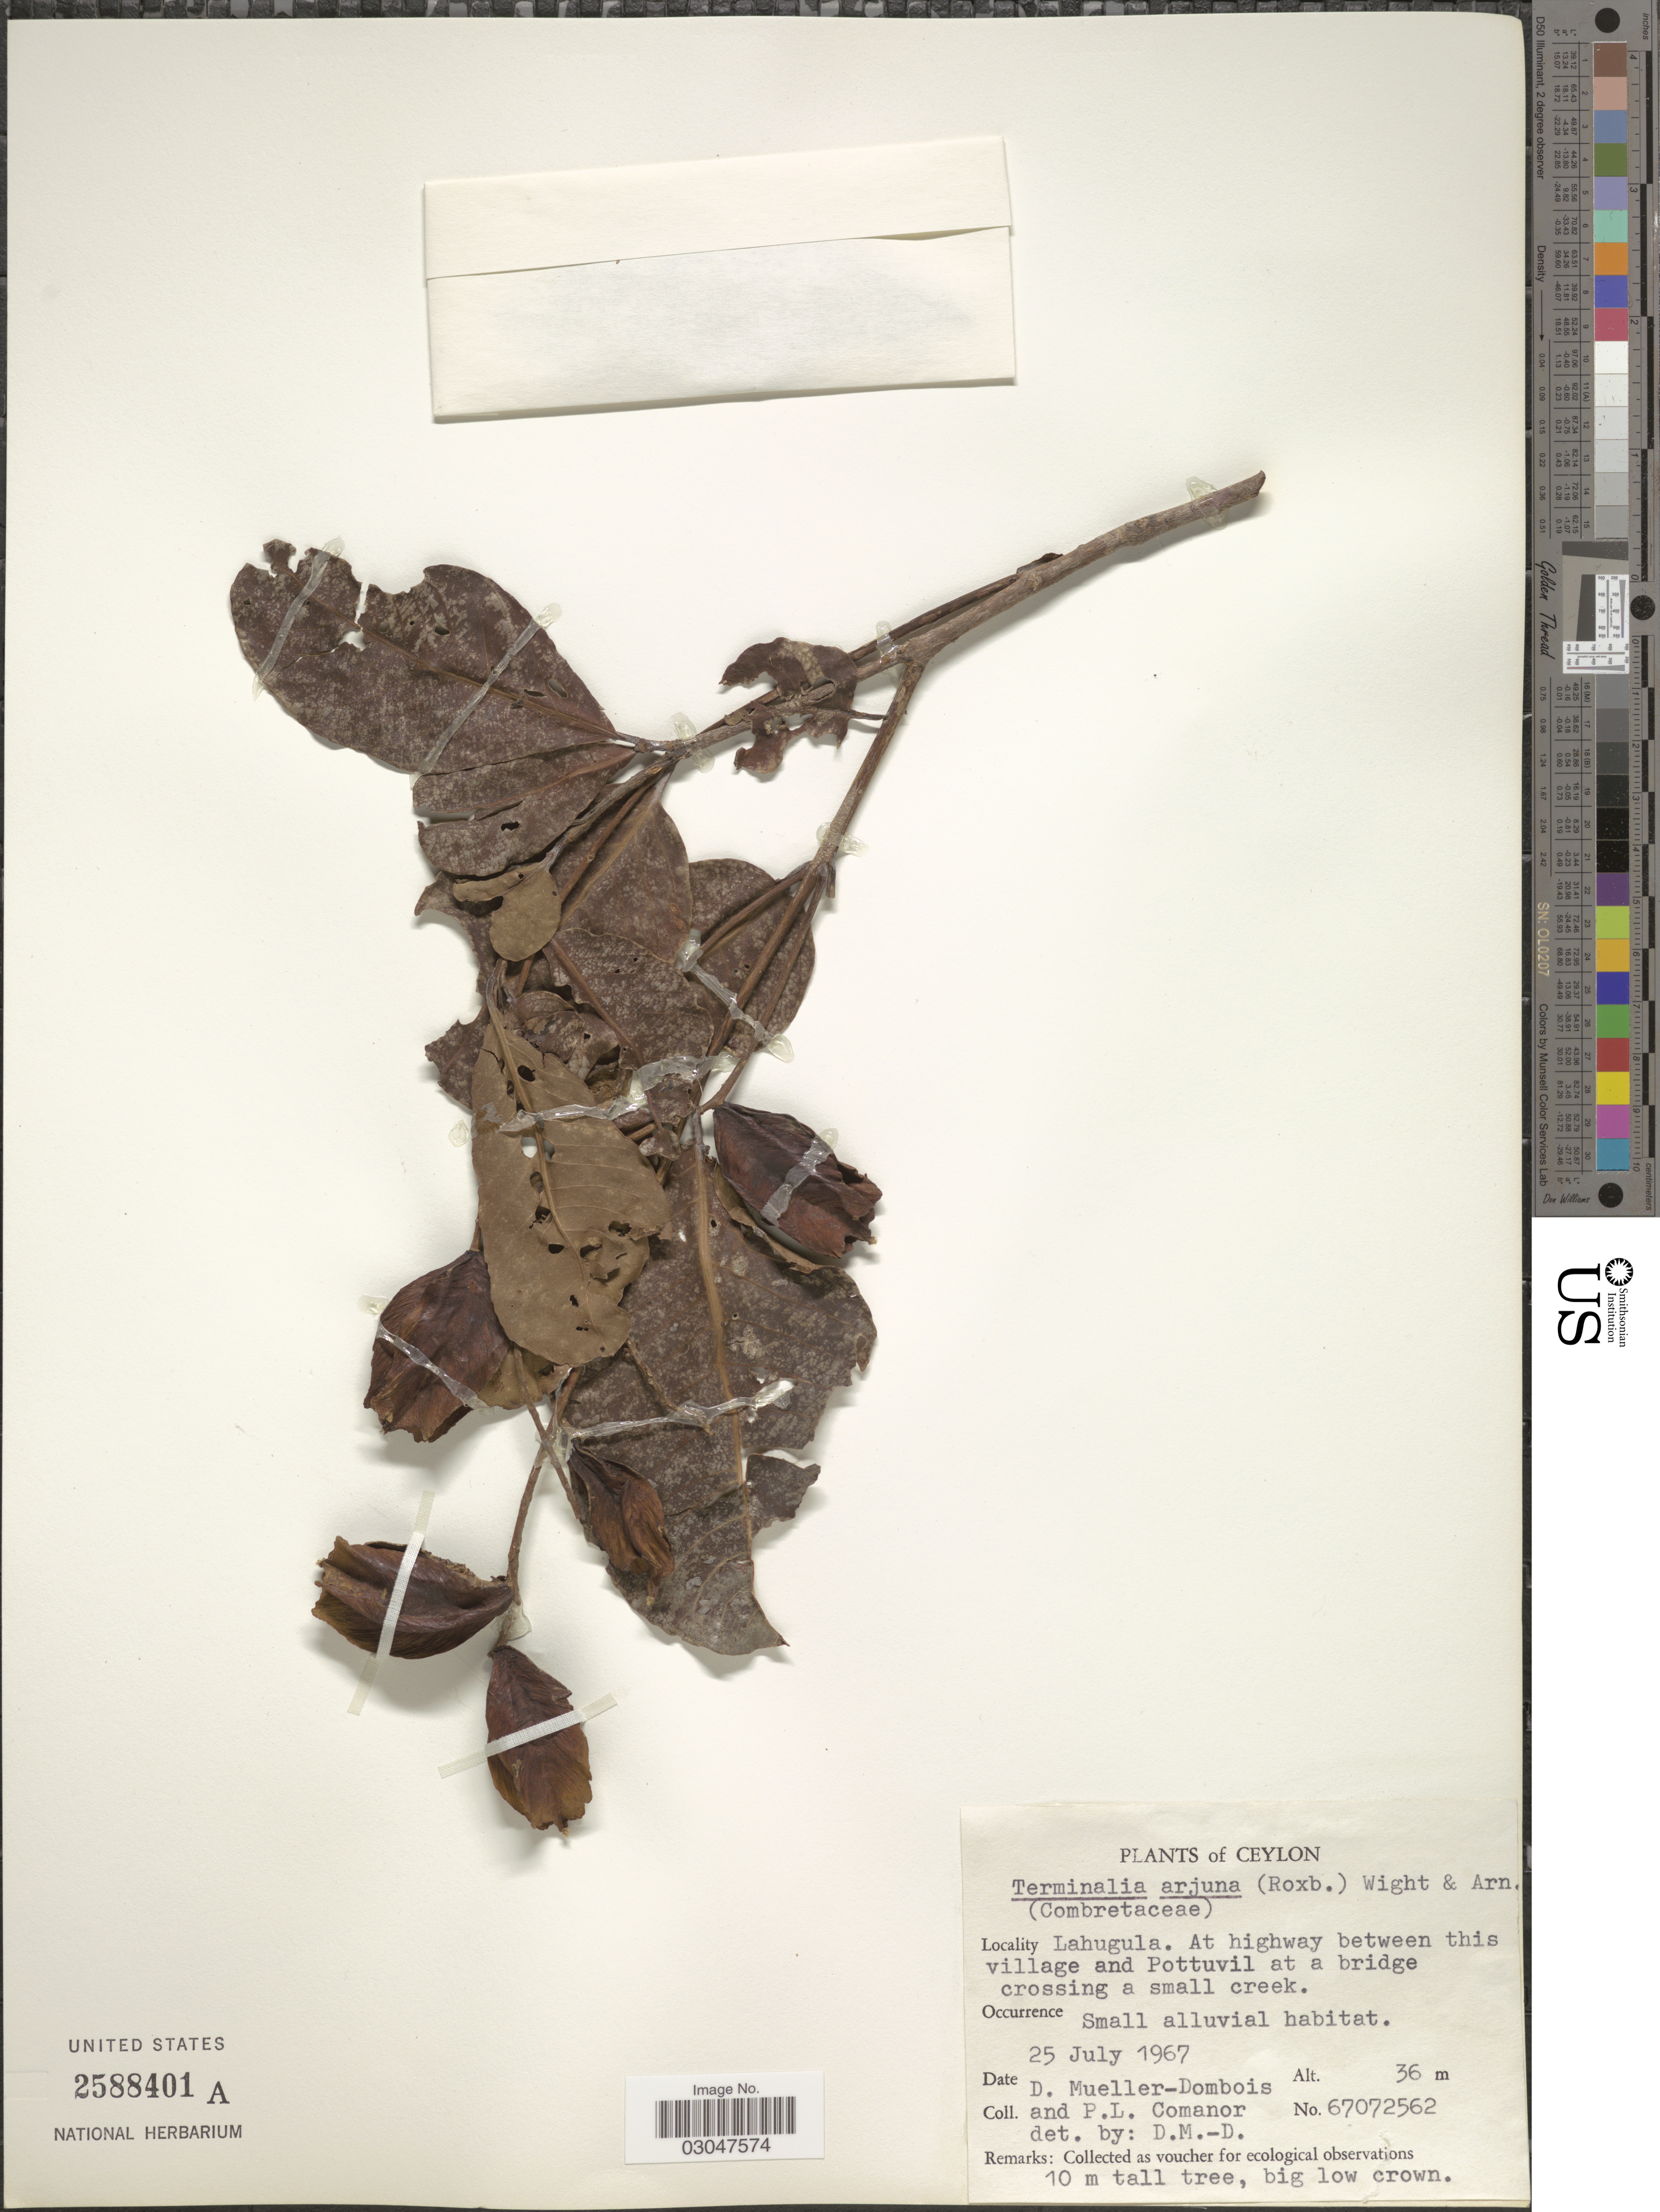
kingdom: Plantae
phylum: Tracheophyta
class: Magnoliopsida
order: Myrtales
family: Combretaceae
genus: Terminalia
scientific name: Terminalia arjuna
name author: (Roxb. ex DC.) Wight & Arn.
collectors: D. Mueller-Dombois & P. Comanor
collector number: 67072562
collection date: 1967-07-25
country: Sri Lanka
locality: Ceylon. Lahugula. At highway between this village and Pottuvil at a bridge crossing a small creek.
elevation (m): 36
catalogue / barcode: US 2588401A